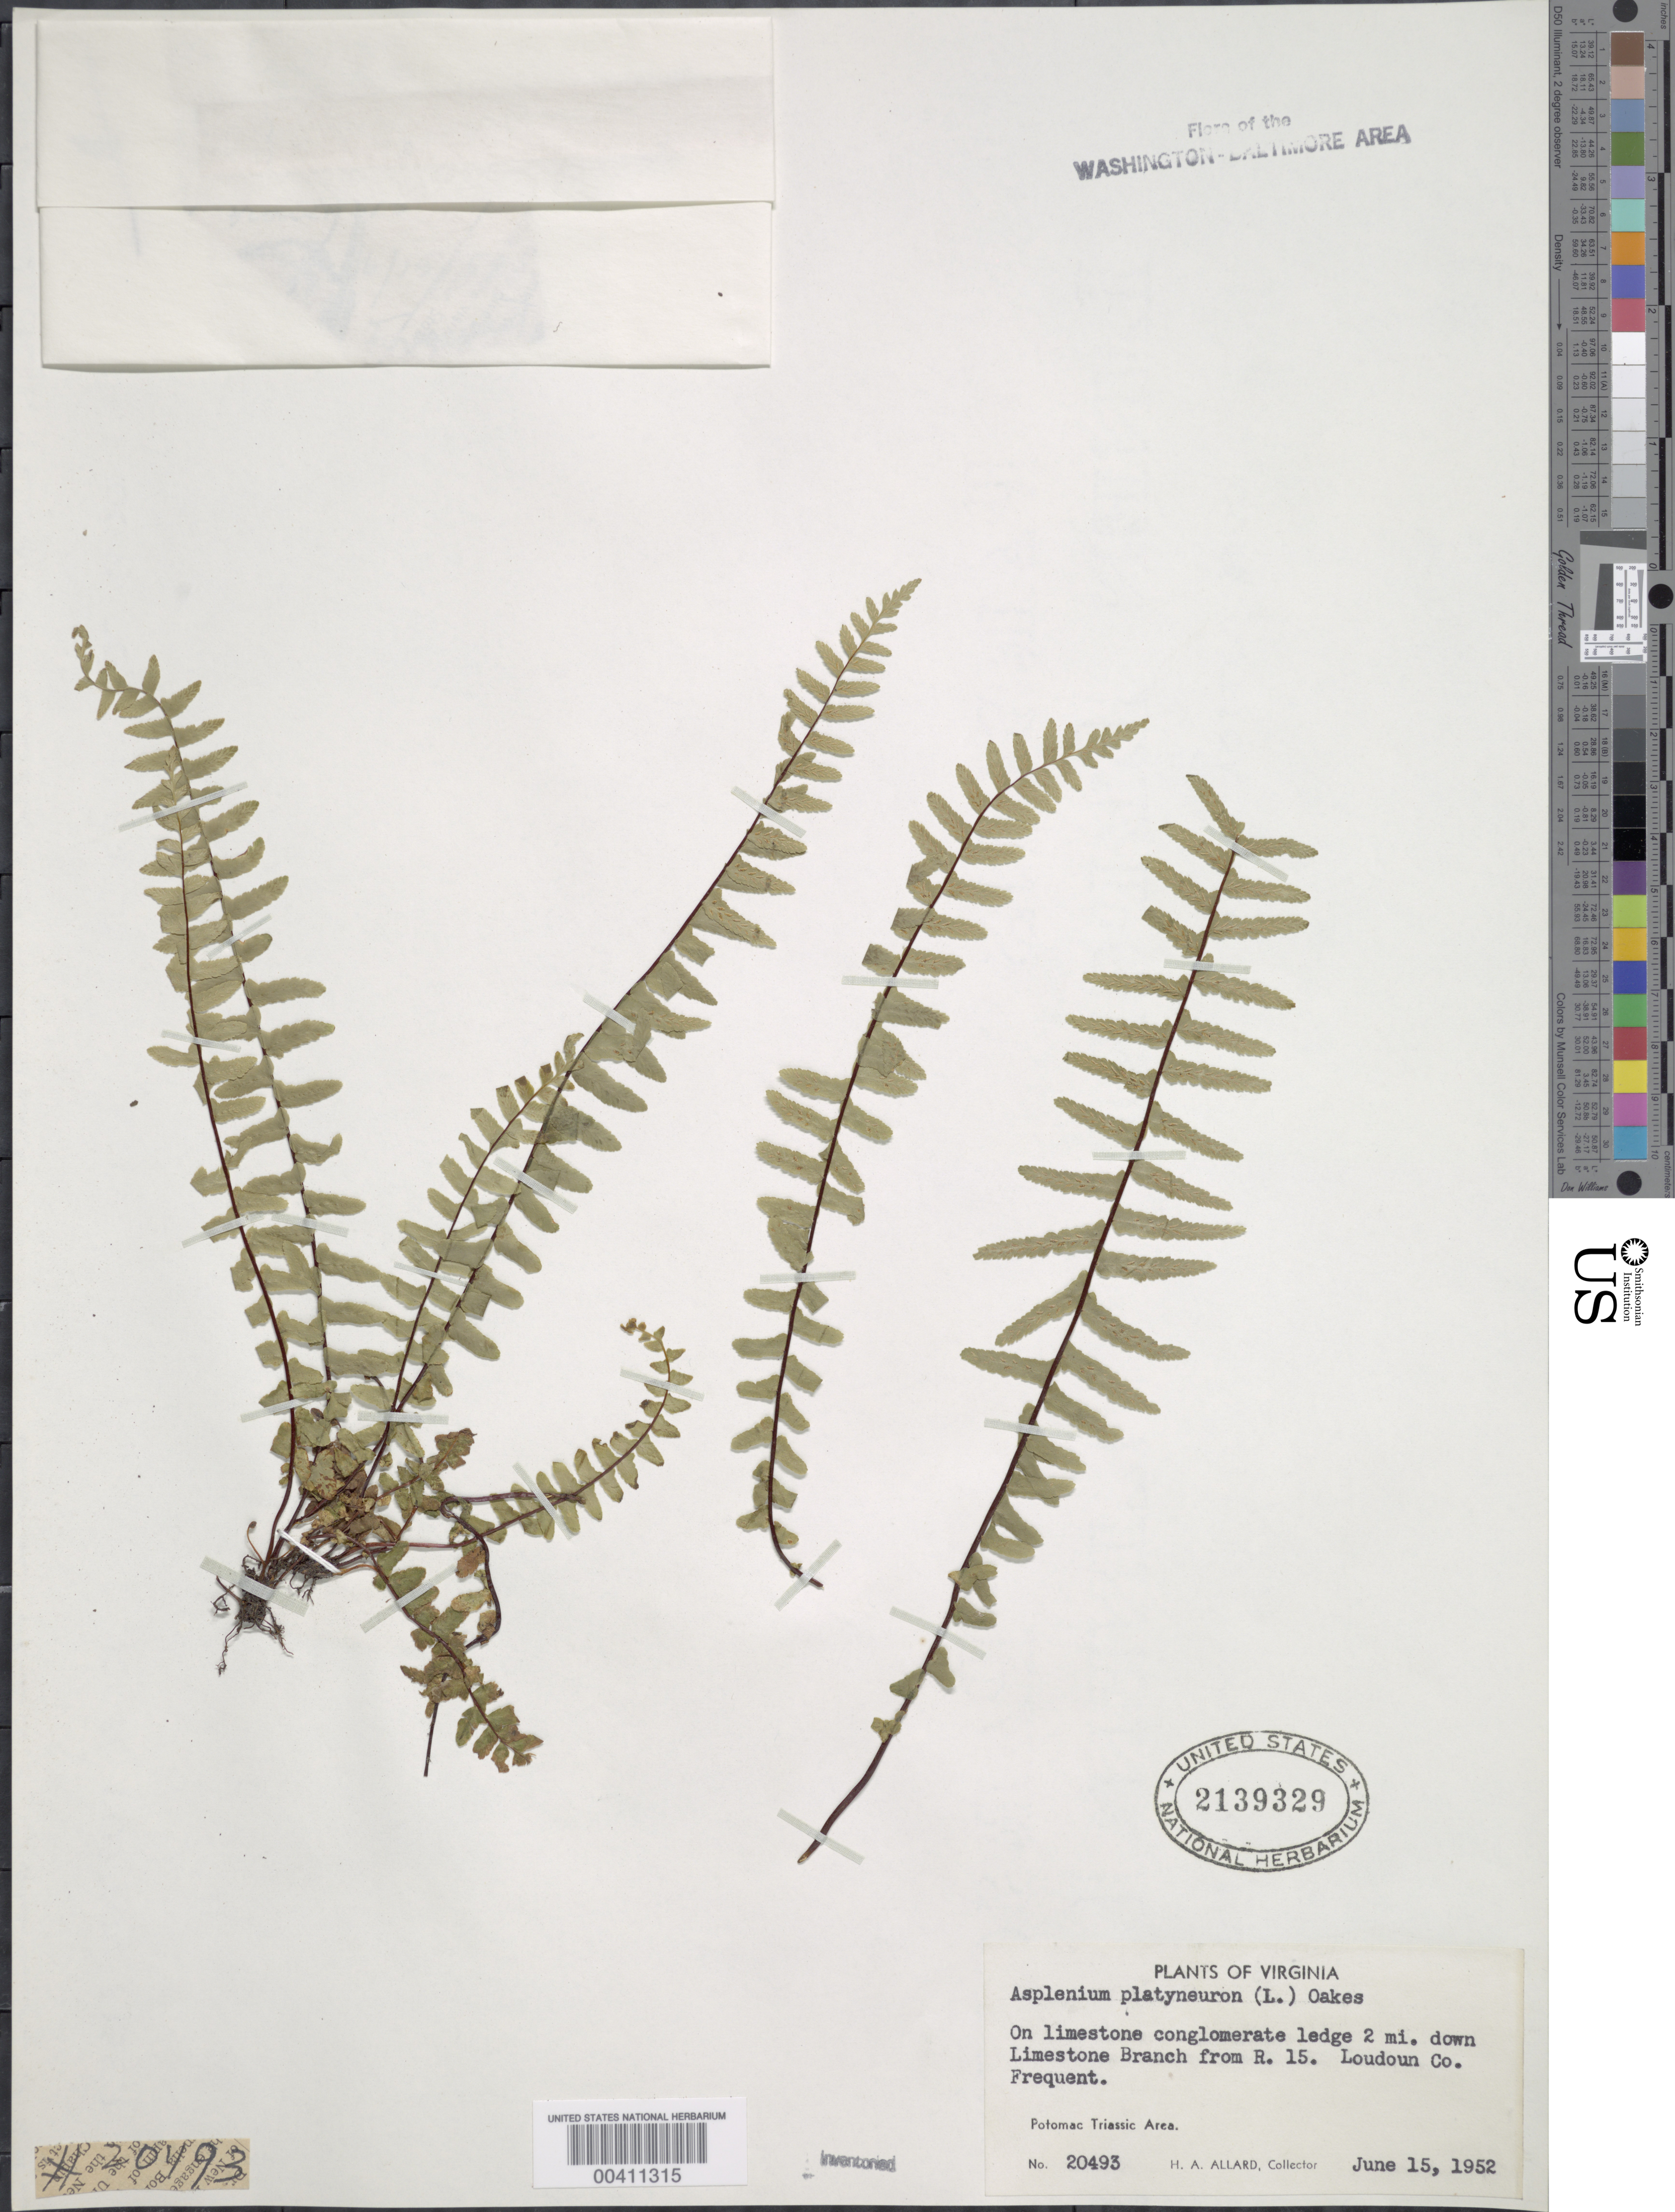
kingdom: Plantae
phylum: Tracheophyta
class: Polypodiopsida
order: Polypodiales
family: Aspleniaceae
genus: Asplenium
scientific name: Asplenium platyneuron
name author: (L.) Britton, Stearns & Poggenb.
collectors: H. A. Allard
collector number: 20493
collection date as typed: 15 Jun 1952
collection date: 1952-06-15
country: United States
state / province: Virginia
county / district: Loudoun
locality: downstream from Route 15 on Limestone Branch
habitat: Limestone conglomerate ledge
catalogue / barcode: US 2139329